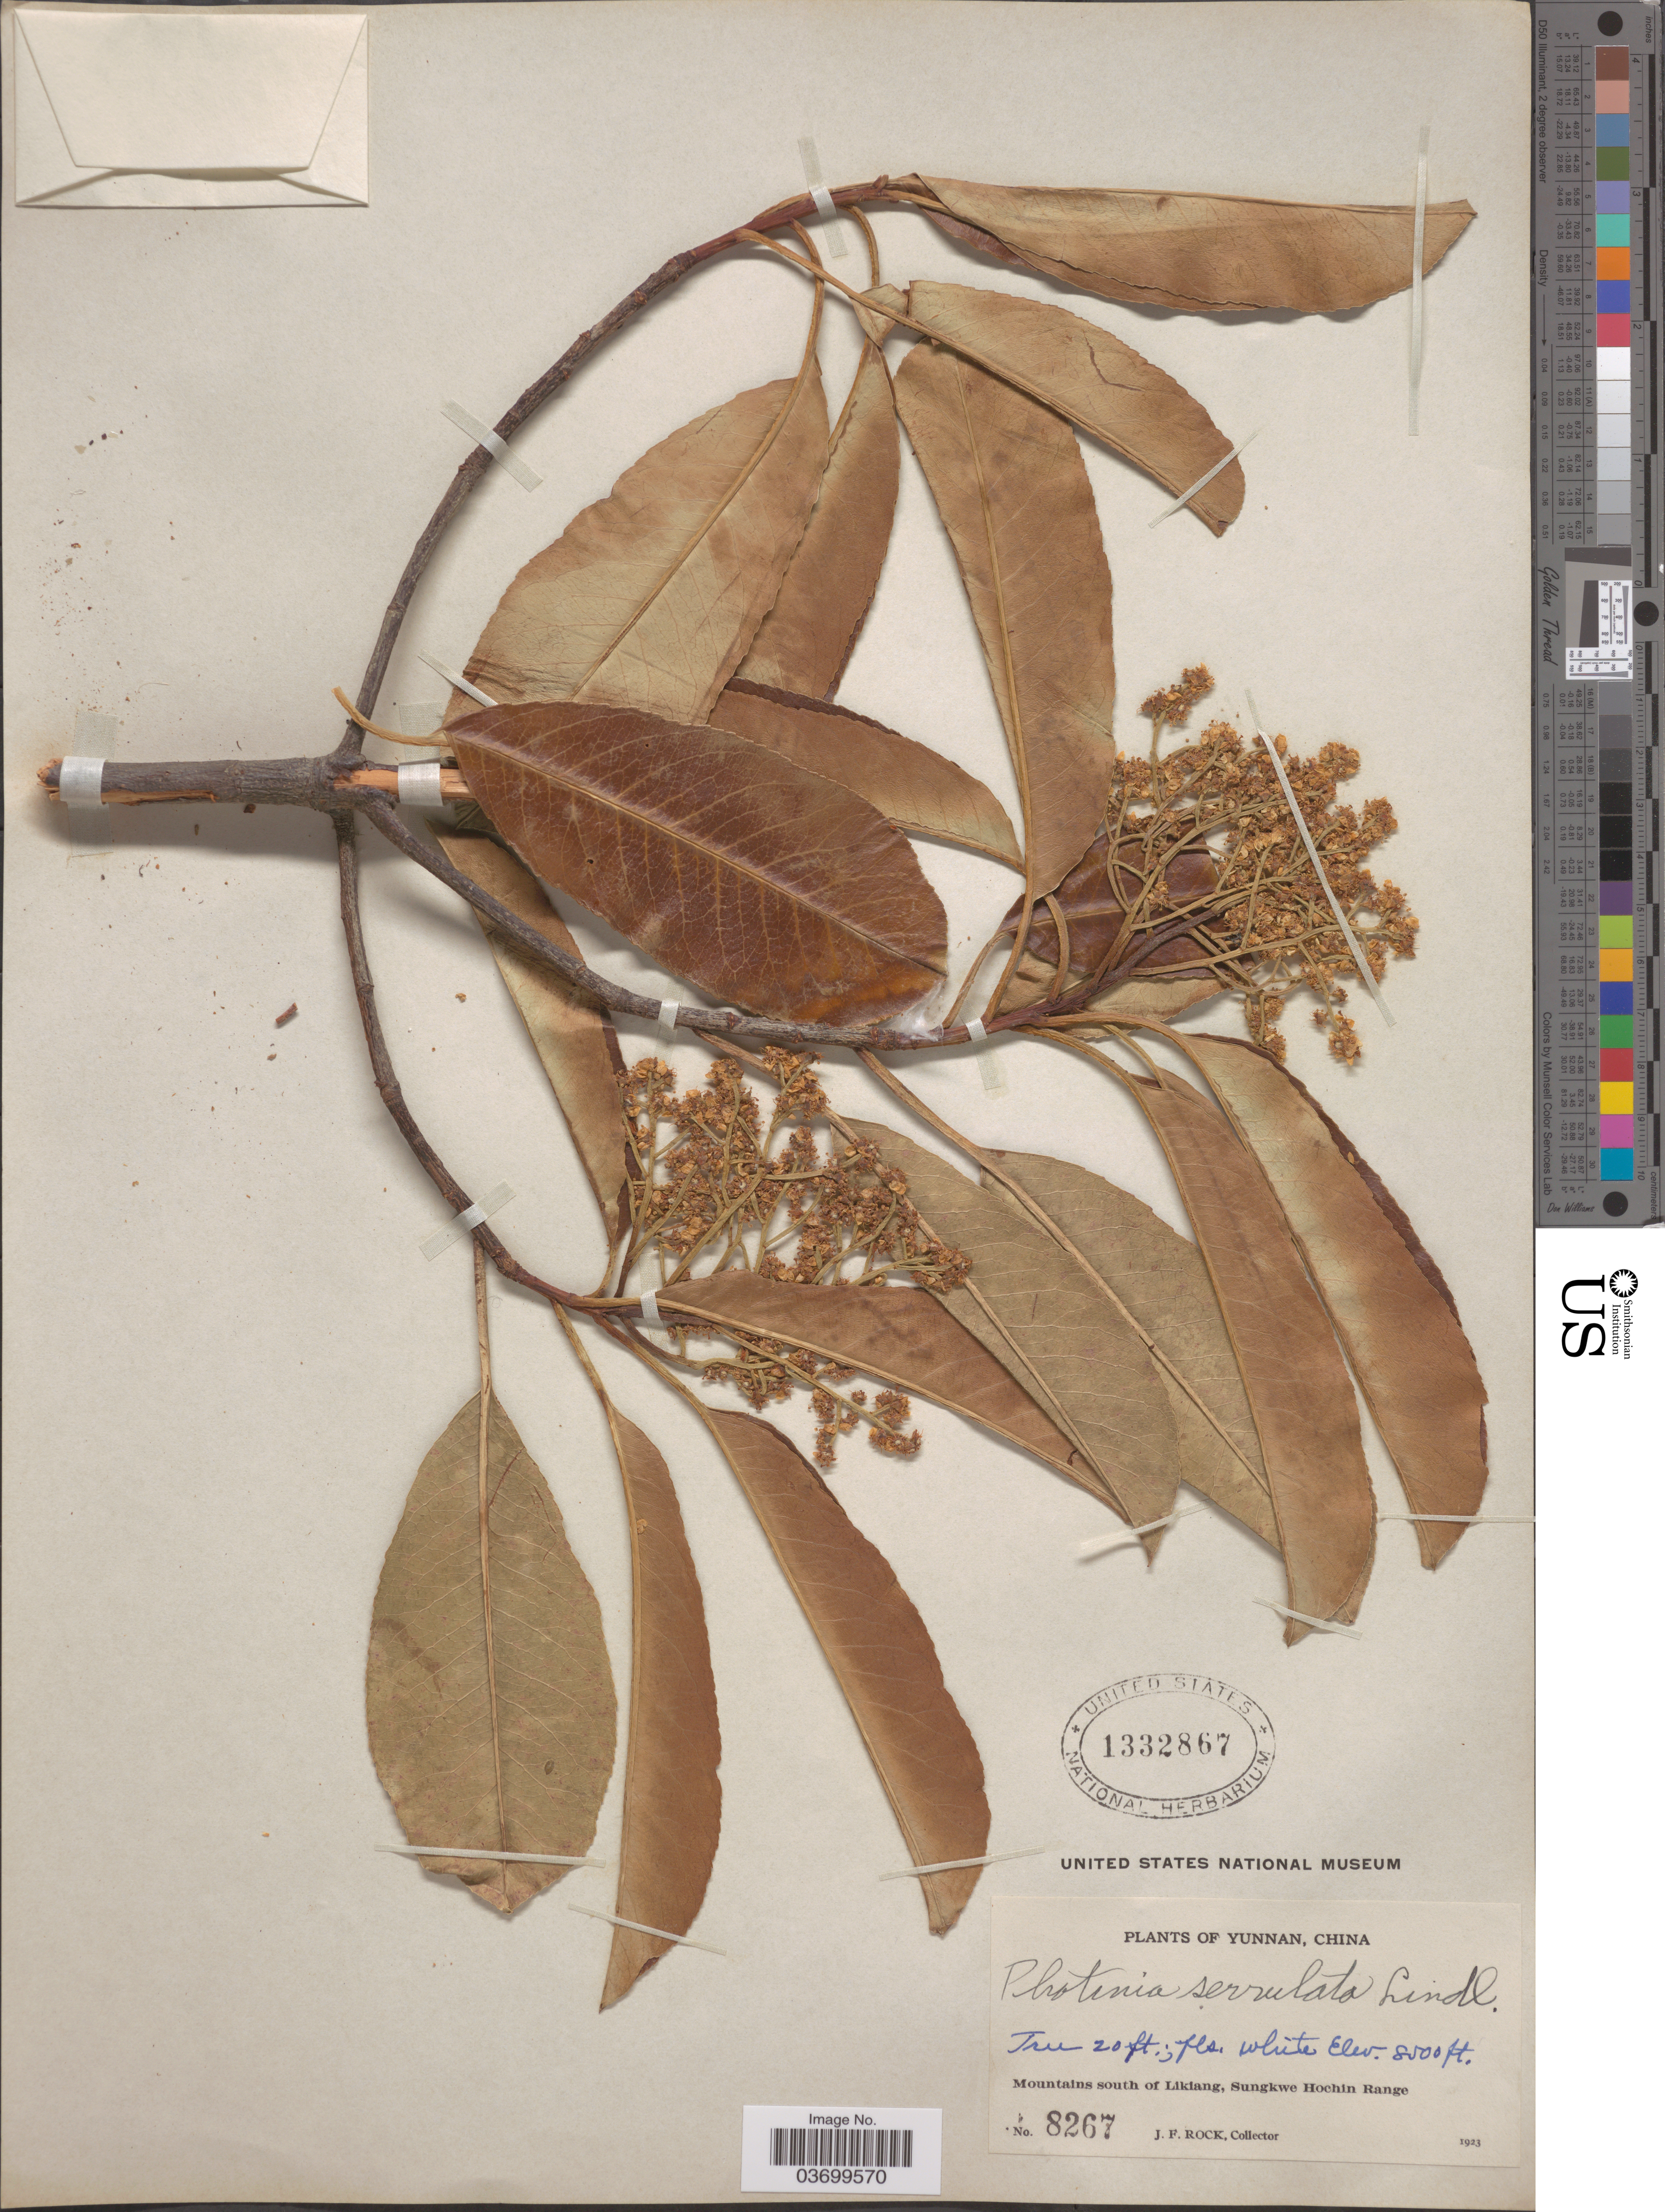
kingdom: Plantae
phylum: Tracheophyta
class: Magnoliopsida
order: Rosales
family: Rosaceae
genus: Photinia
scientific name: Photinia serrulata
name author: Franch. & Sav.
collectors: J. Rock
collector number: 8267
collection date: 1923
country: China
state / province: Yunnan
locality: Mountains south of Likiang, Sungkwe Hochin Range.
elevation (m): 2591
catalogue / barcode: US 1332867